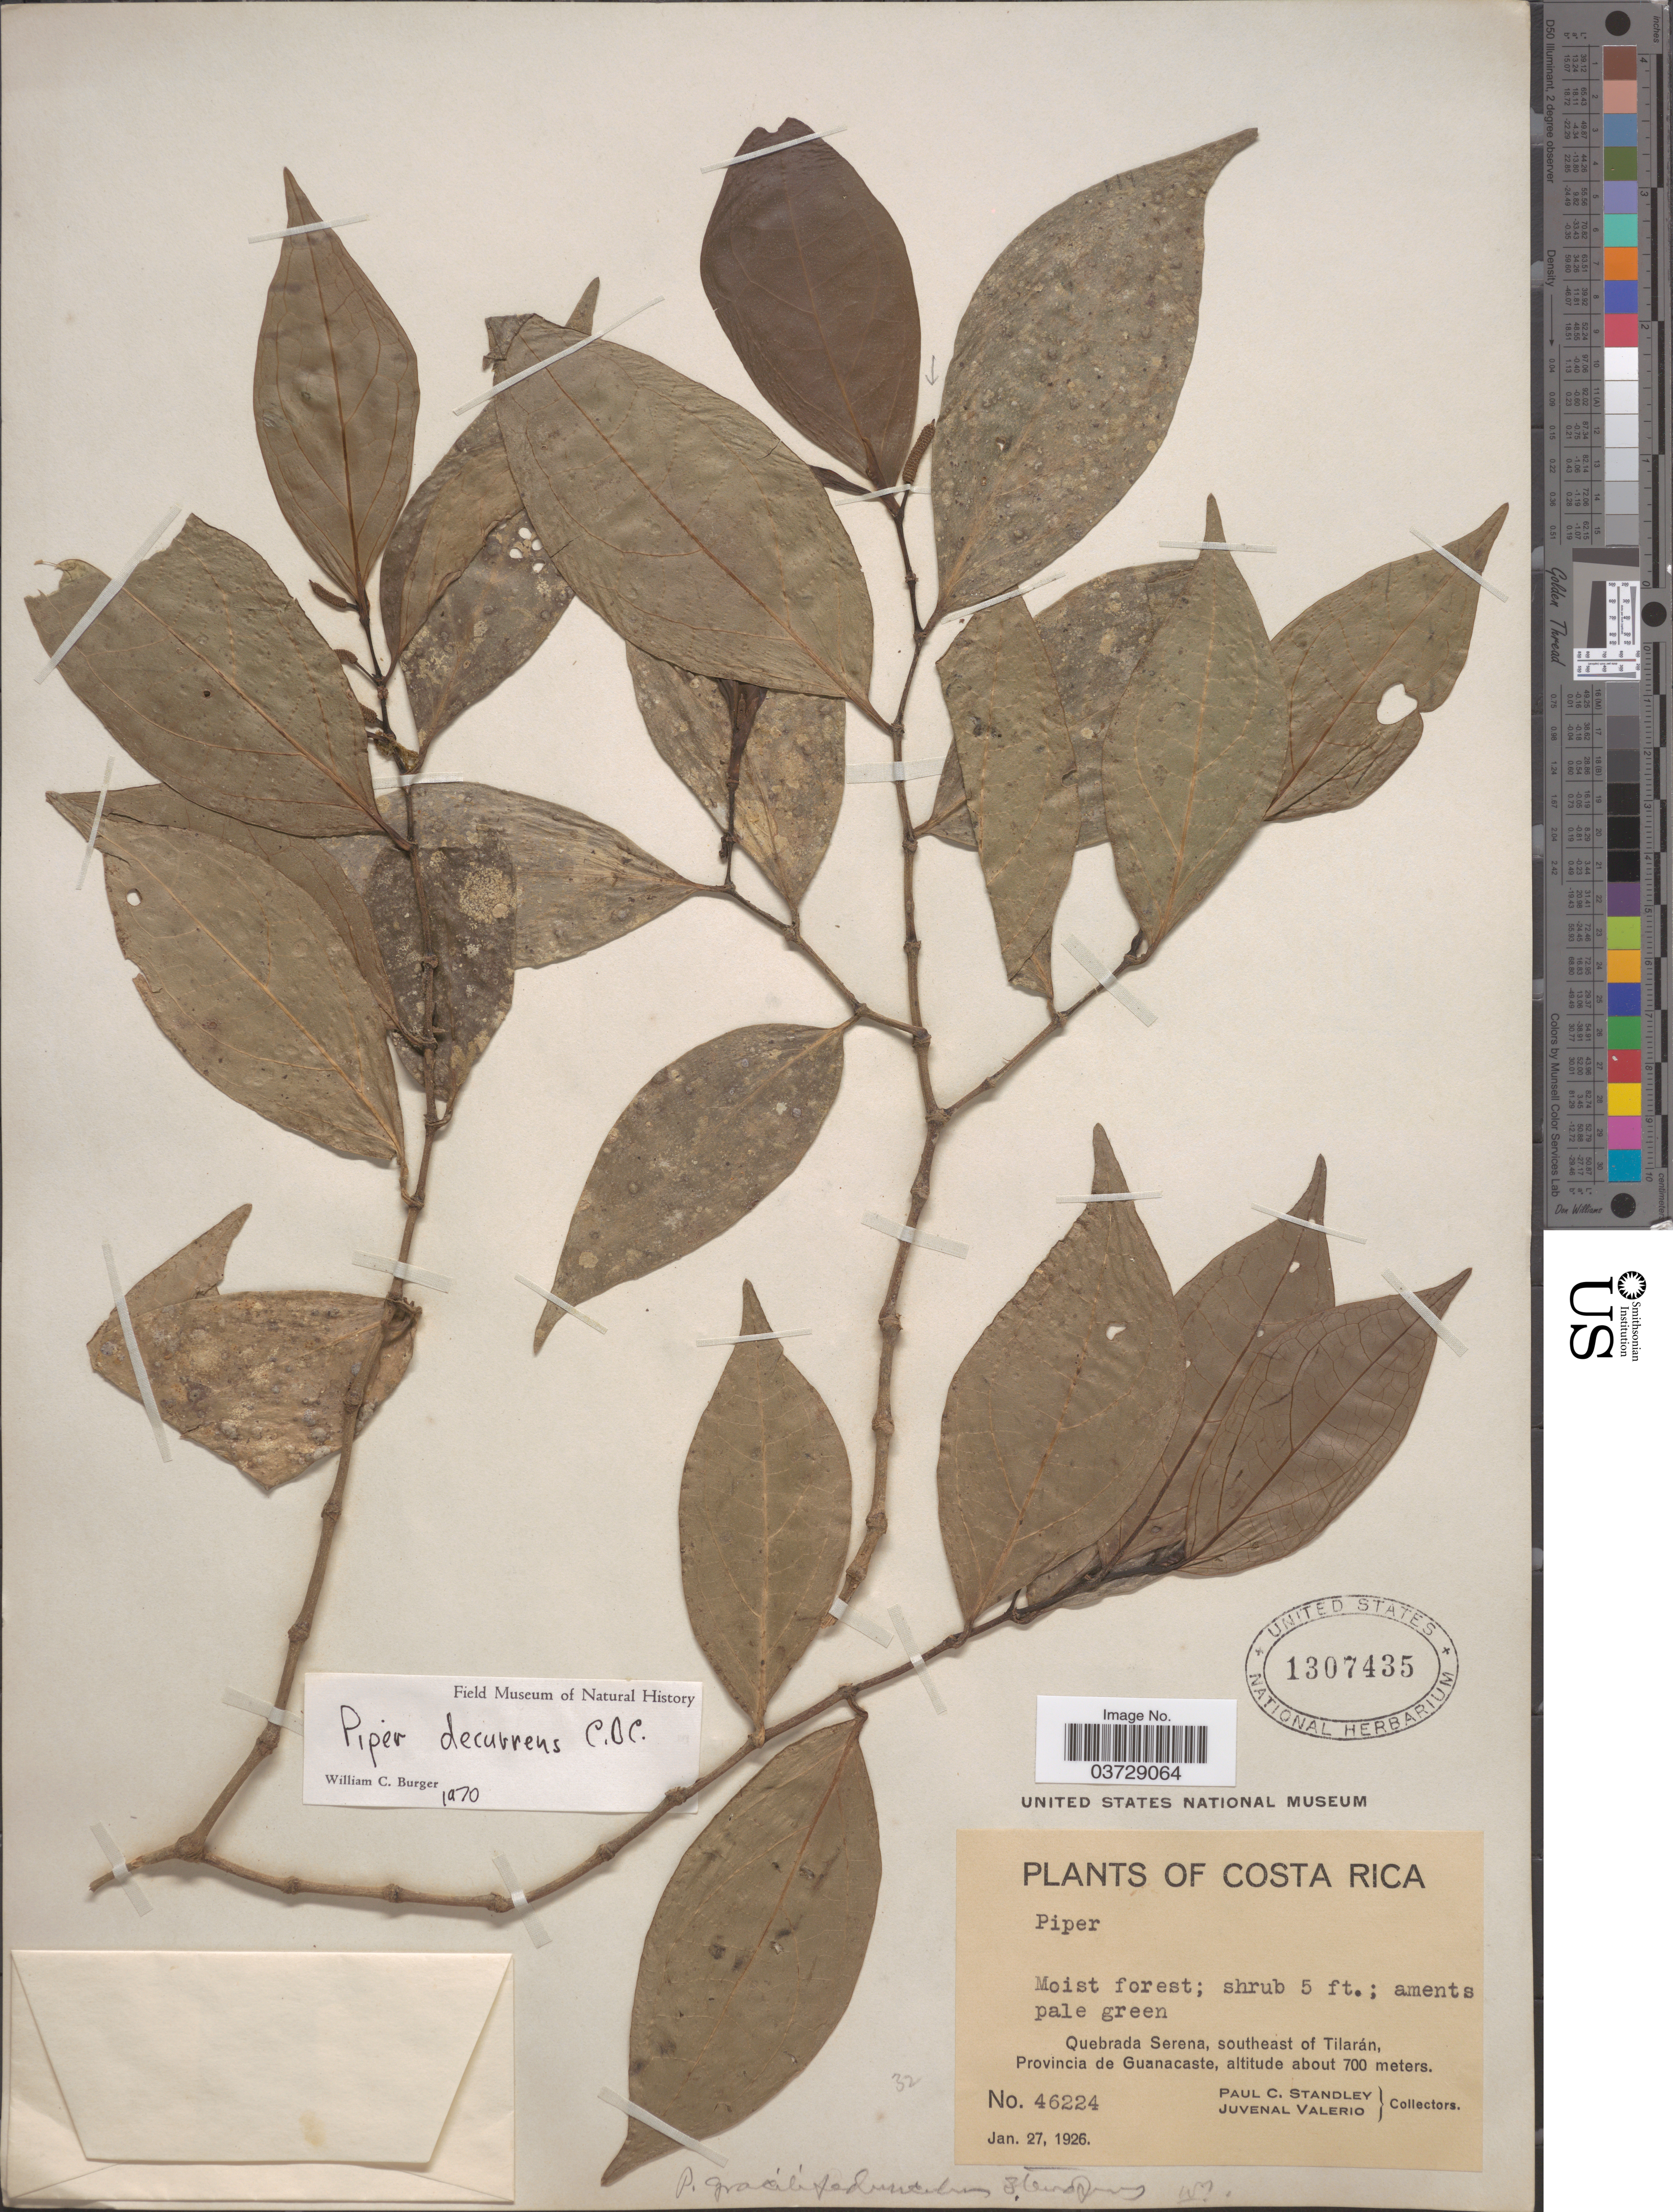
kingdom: Plantae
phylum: Tracheophyta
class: Magnoliopsida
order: Piperales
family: Piperaceae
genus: Piper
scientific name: Piper decurrens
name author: C. DC.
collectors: P. C. Standley & J. Valerio R.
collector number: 46224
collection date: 1926-01-27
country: Costa Rica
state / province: Guanacaste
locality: Quebrada Serena, southeast of Tilarán.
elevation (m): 700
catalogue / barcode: US 1307435